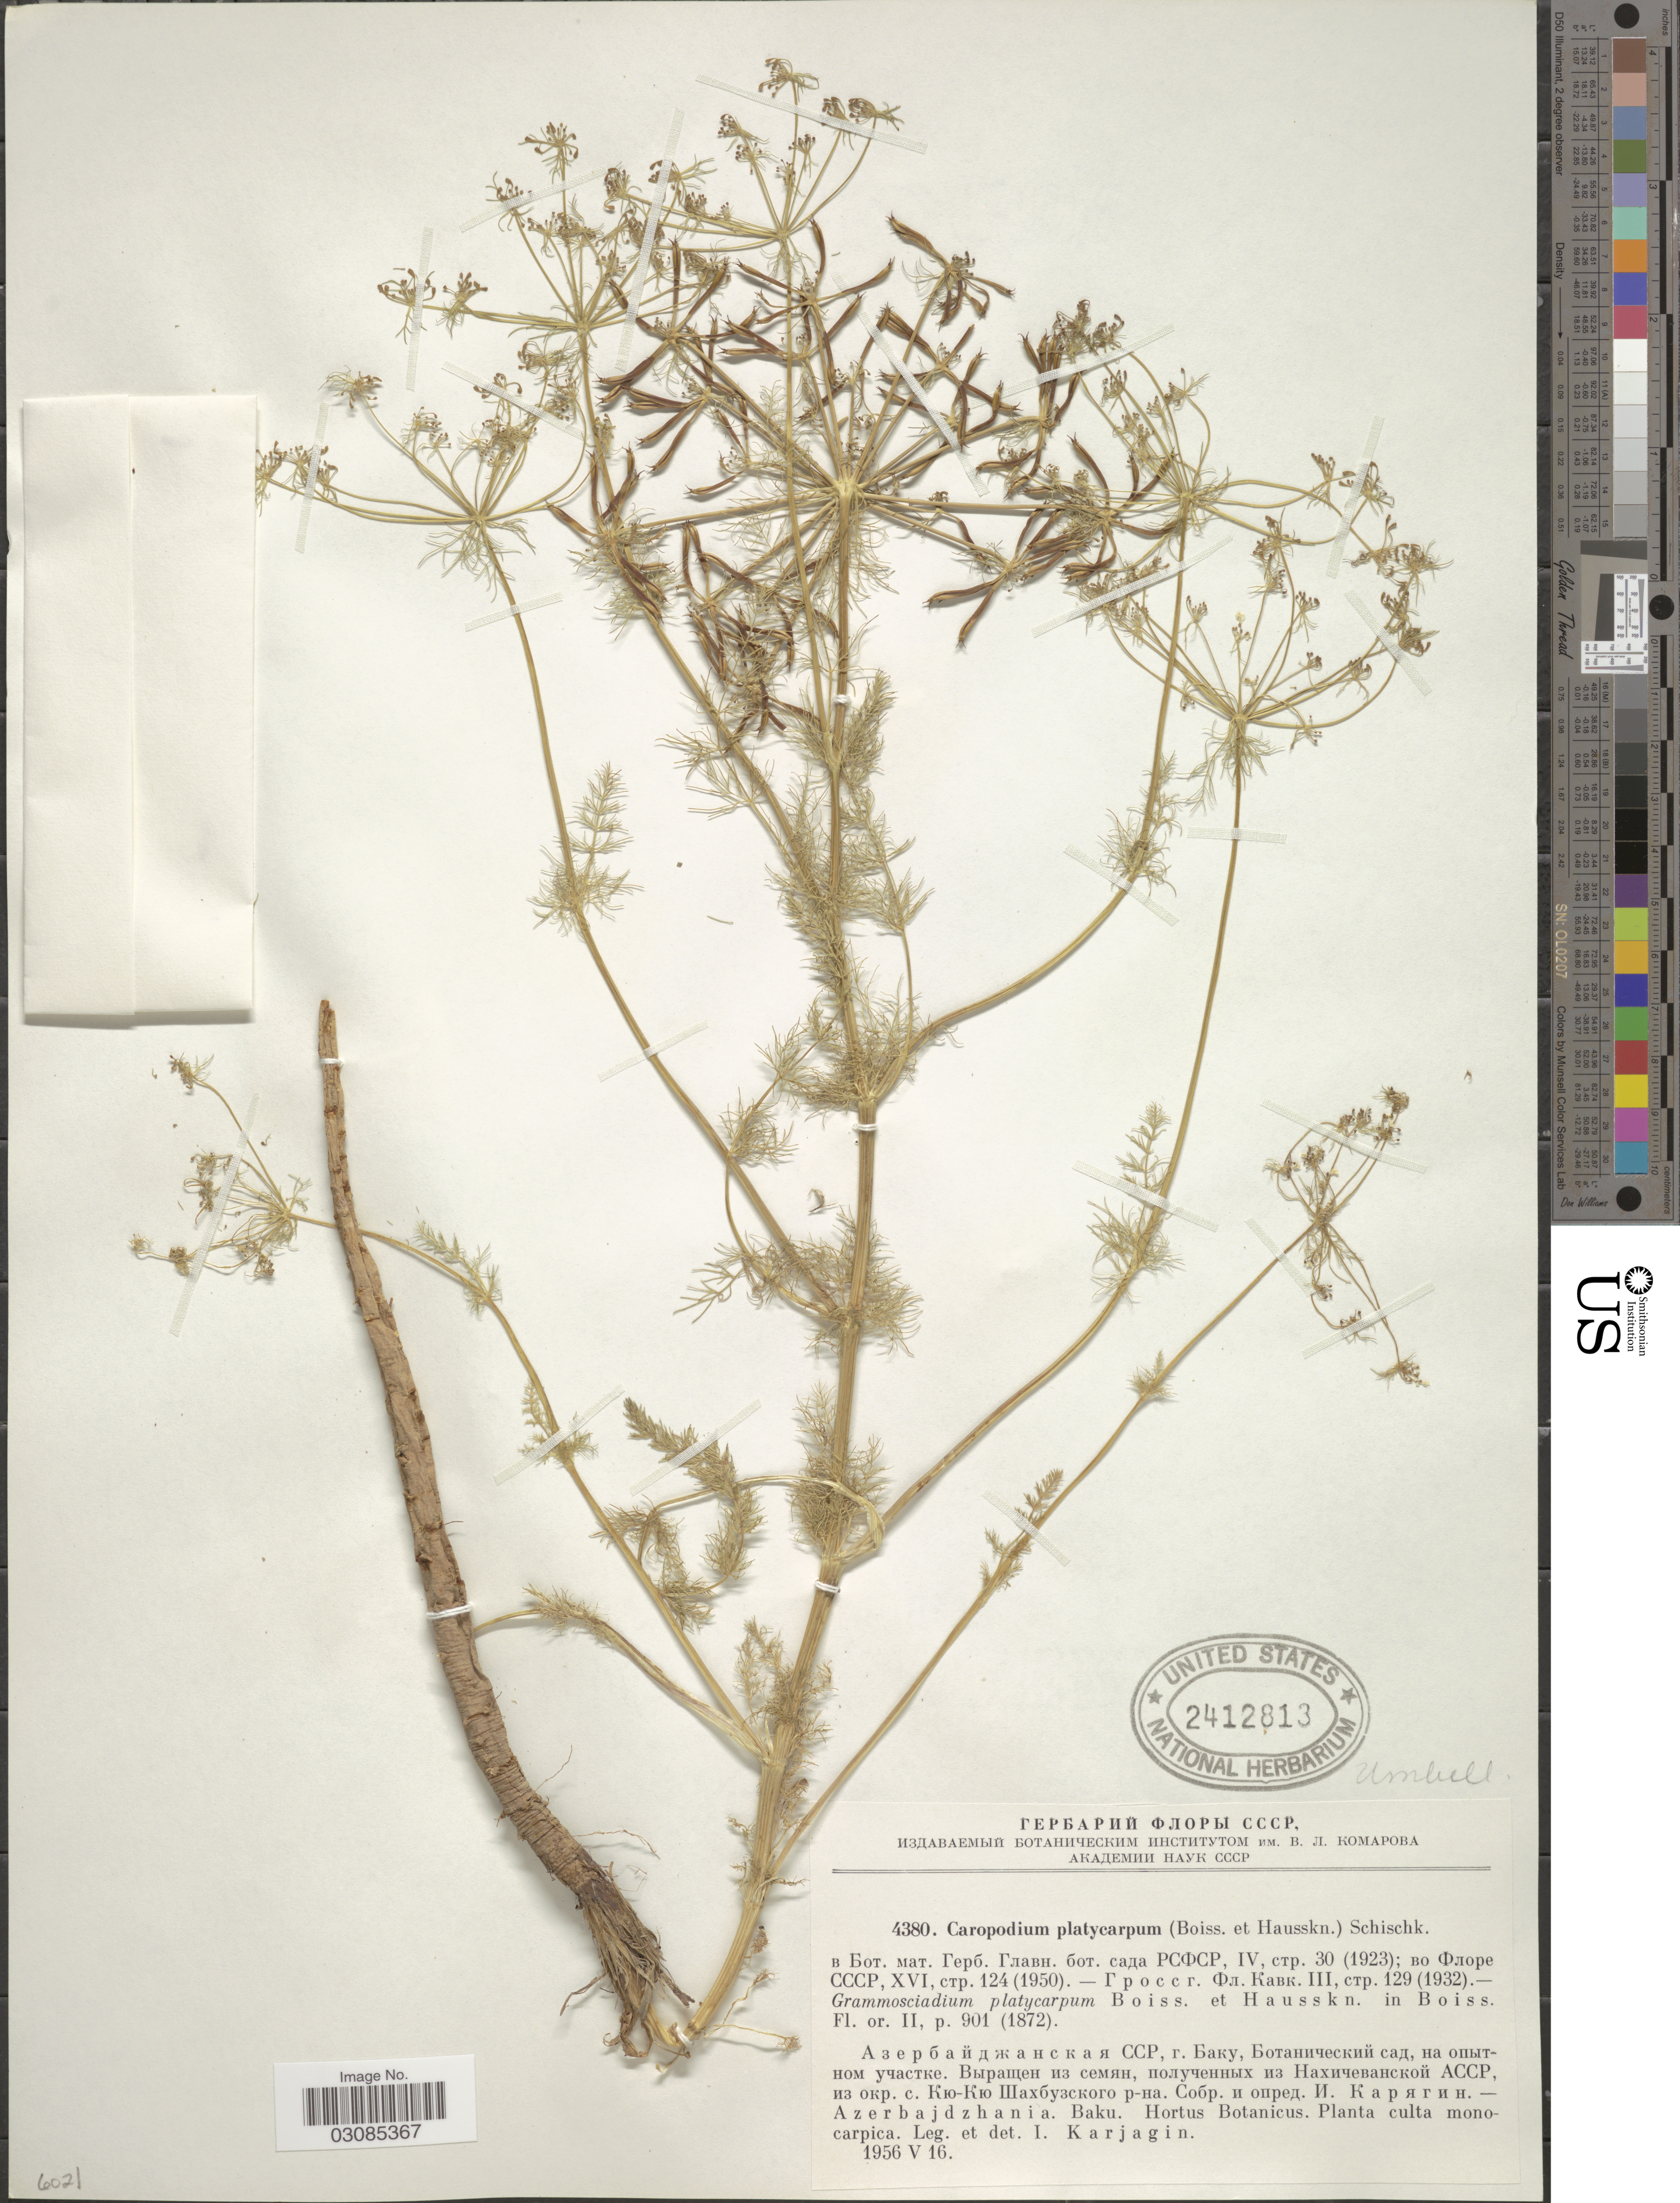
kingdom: Plantae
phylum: Tracheophyta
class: Magnoliopsida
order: Apiales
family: Apiaceae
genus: Caropodium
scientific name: Caropodium platycarpum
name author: (Boiss. & Hausskn.) Schischk.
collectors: I. Karjagin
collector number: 4380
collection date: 1956-05-16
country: Azerbaijan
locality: Azerbajdzhania. Baku. Hortus Botanicus.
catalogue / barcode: US 2412813